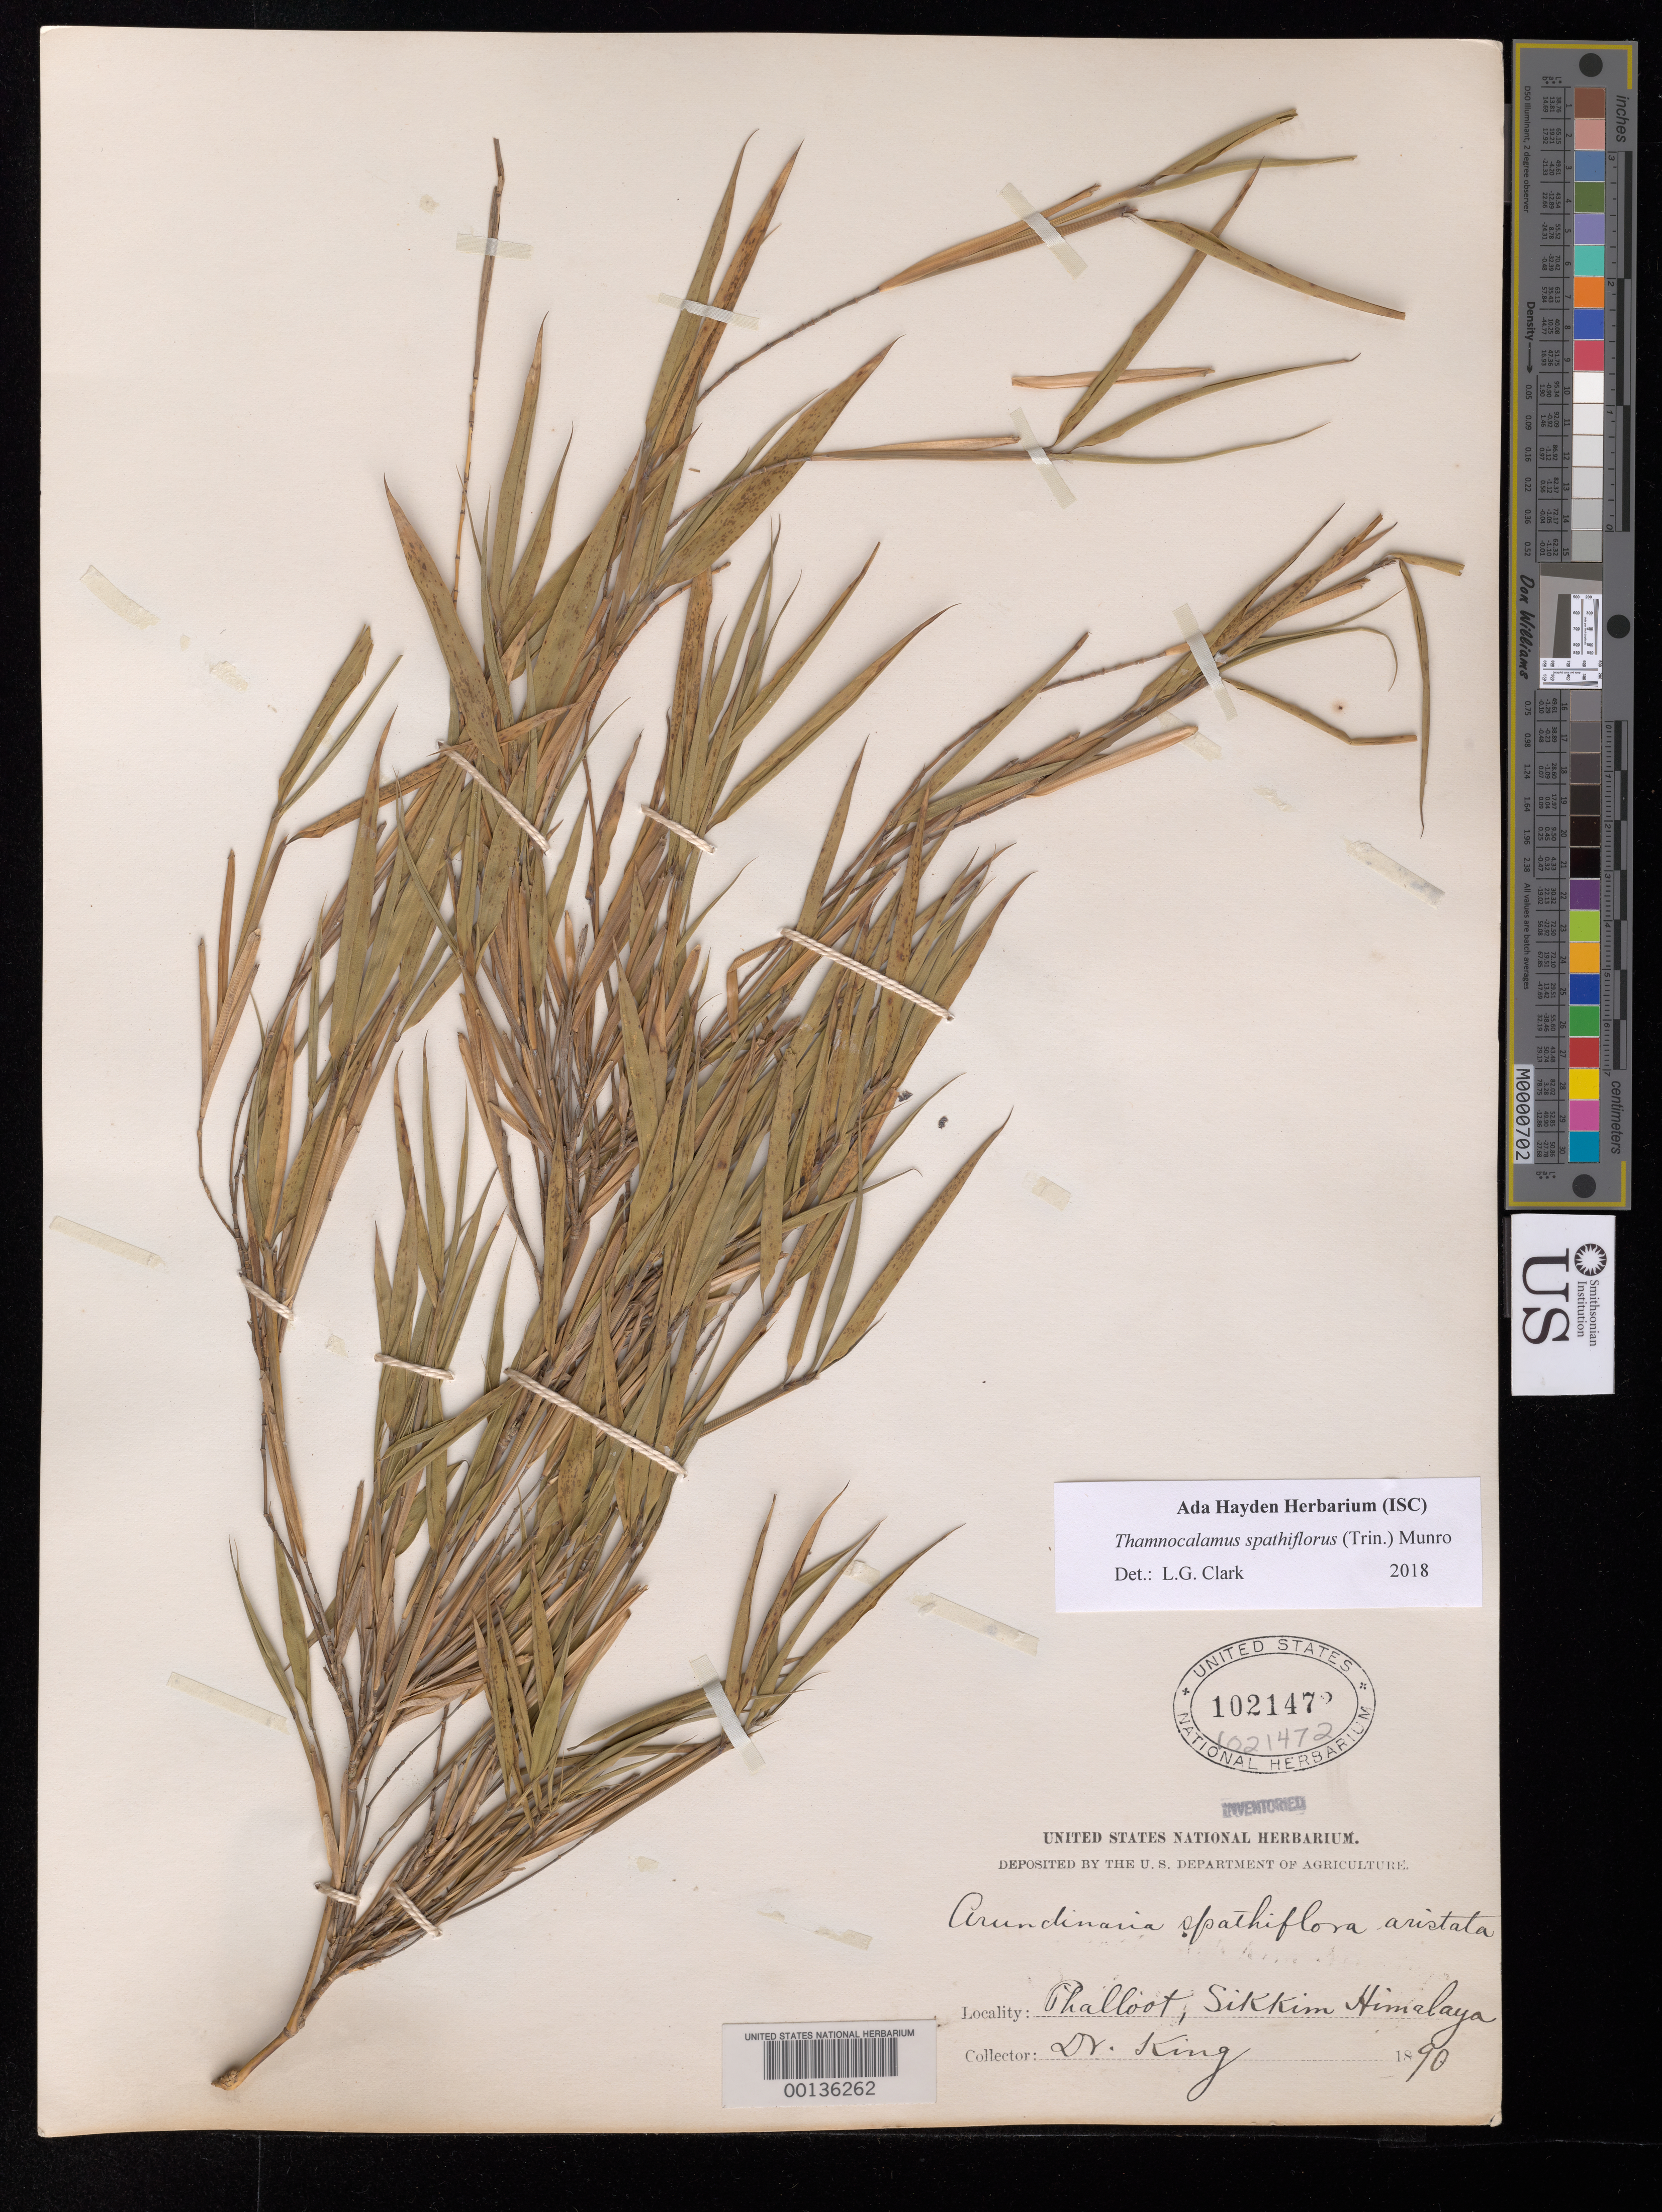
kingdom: Plantae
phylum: Tracheophyta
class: Liliopsida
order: Poales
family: Poaceae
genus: Thamnocalamus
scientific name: Thamnocalamus spathiflorus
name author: (Trin.) Munro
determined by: Clark, L. G.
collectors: King, --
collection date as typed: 1890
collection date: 1890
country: India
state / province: Sikkim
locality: Phalloot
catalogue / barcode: US 1021472